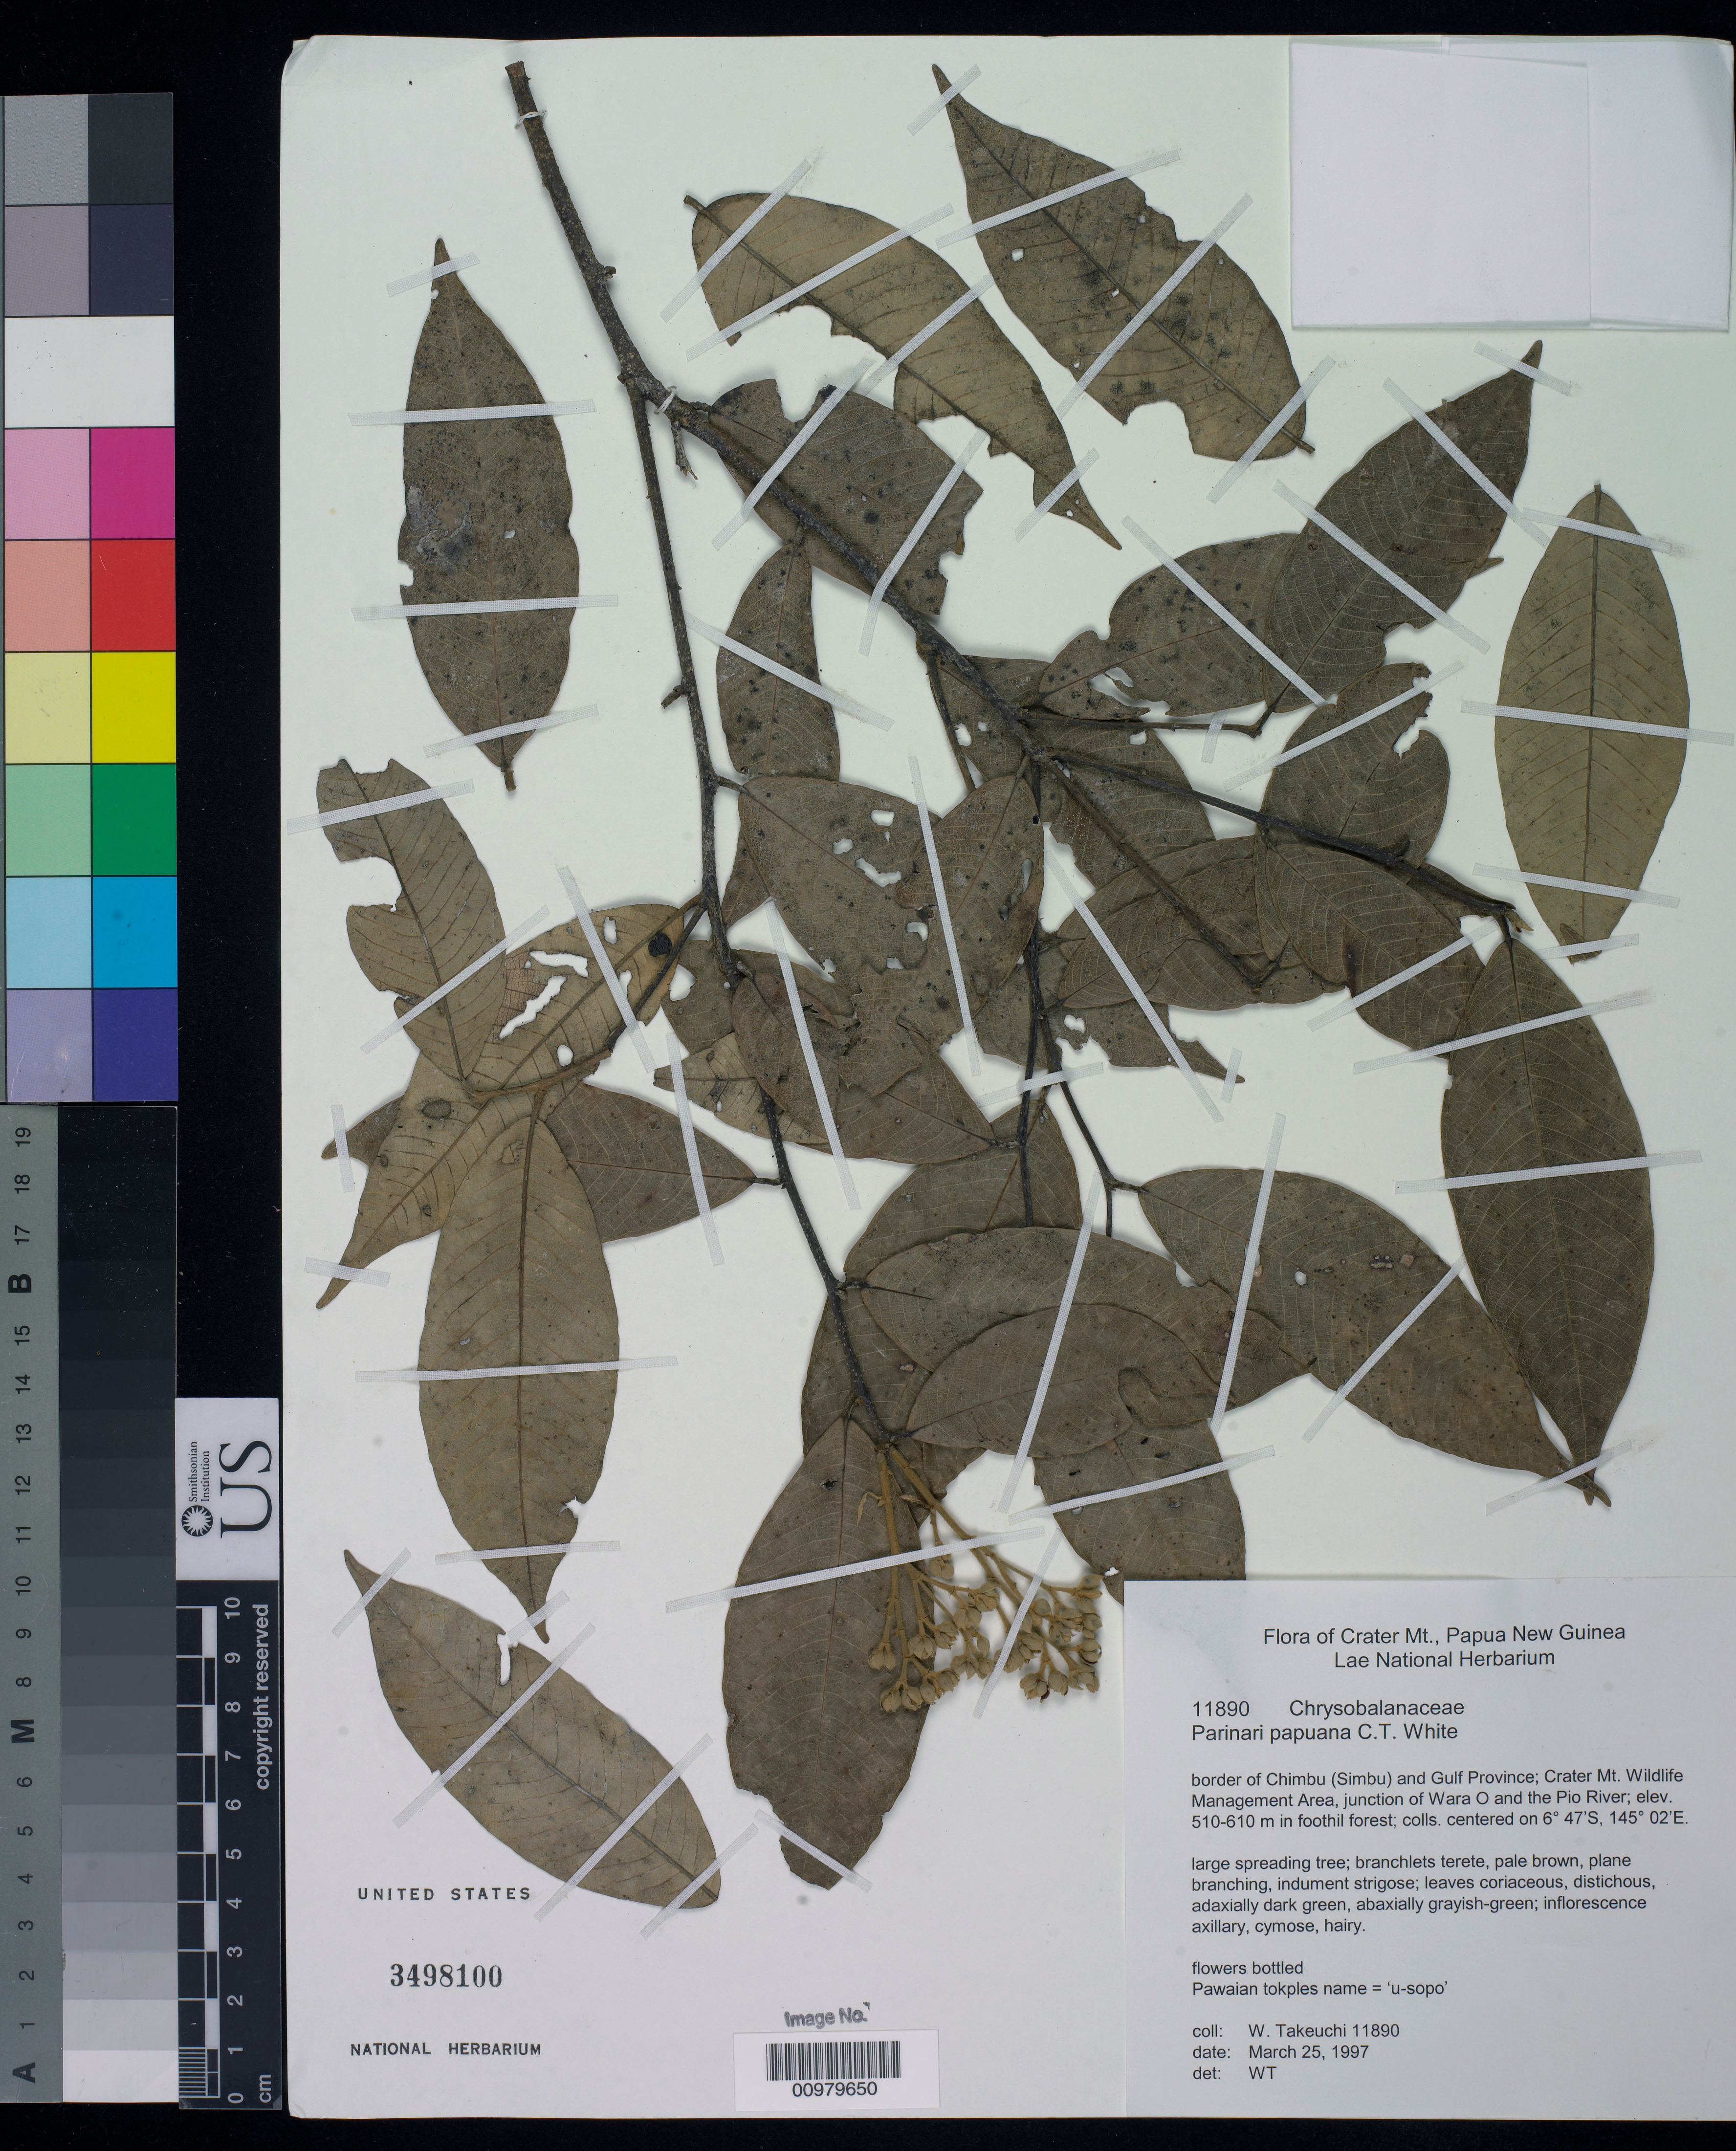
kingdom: Plantae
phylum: Tracheophyta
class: Magnoliopsida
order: Malpighiales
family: Chrysobalanaceae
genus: Parinari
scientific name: Parinari papuana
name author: C.T. White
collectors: M. Takamatsu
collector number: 11890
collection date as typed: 25 Mar 1997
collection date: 1997-03-25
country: Papua New Guinea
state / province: Chimbu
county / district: Goroka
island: New Guinea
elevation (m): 510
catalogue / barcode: US 3498100